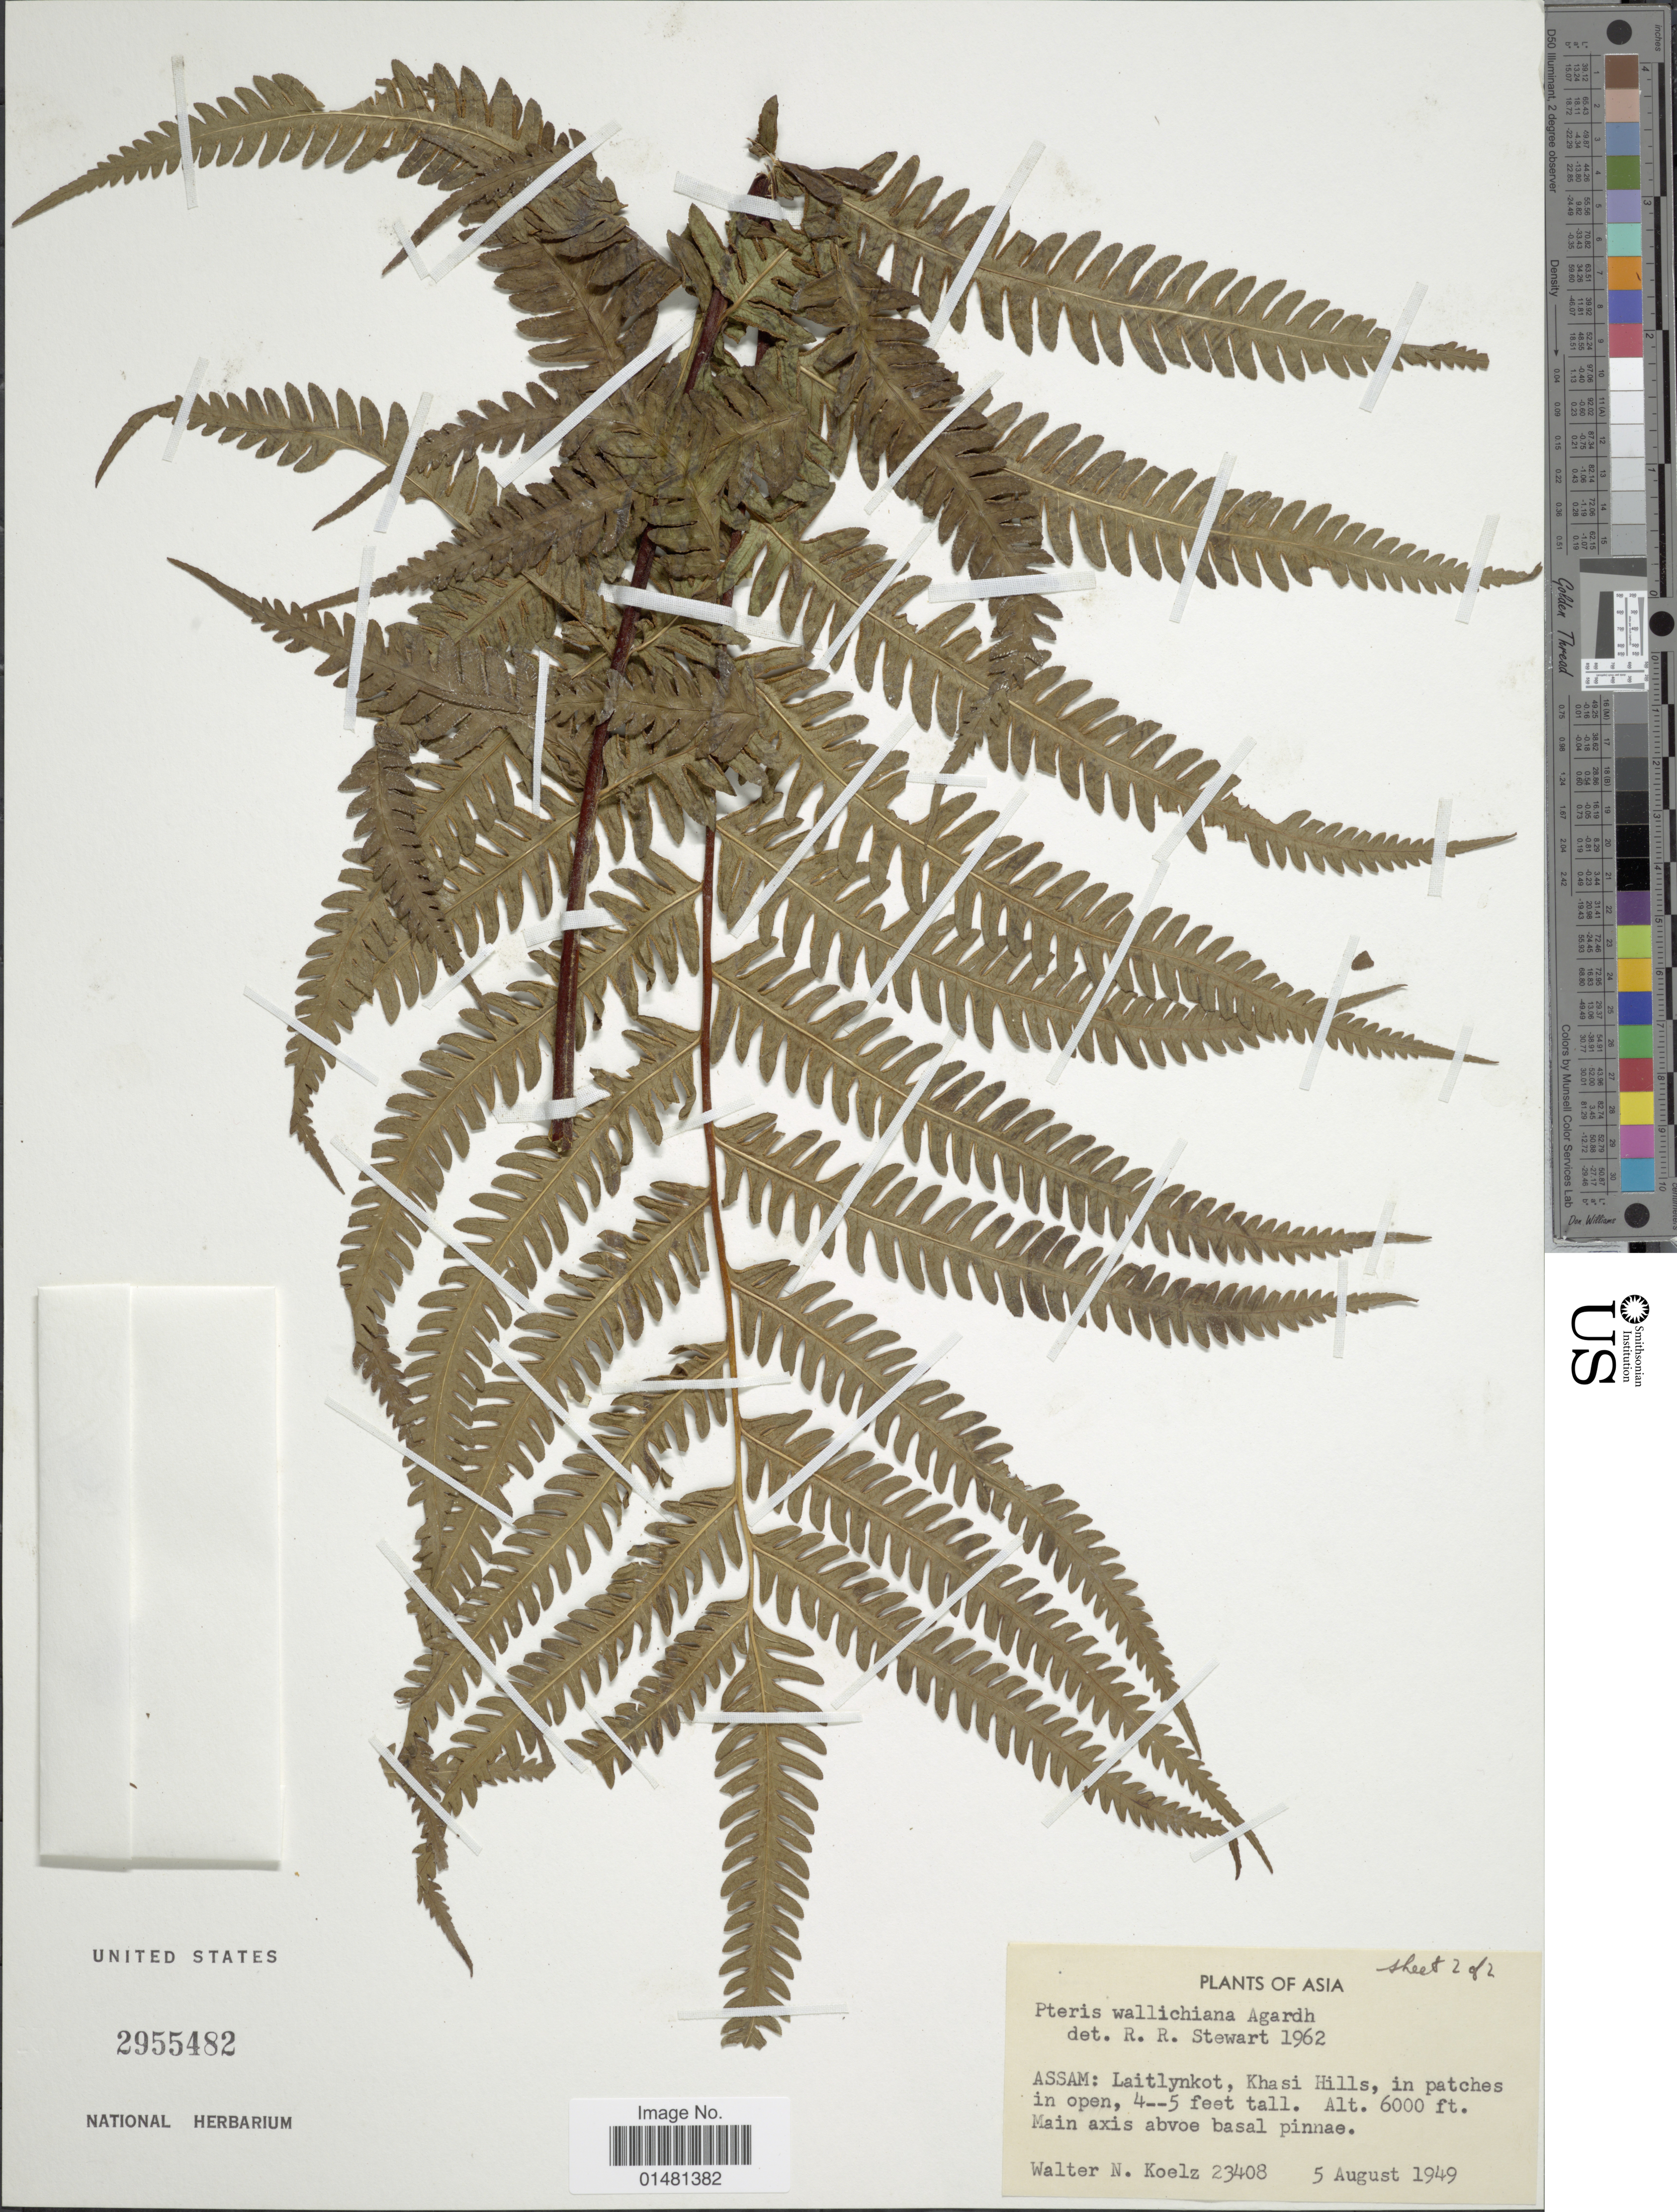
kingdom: Plantae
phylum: Tracheophyta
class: Polypodiopsida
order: Polypodiales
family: Pteridaceae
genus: Pteris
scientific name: Pteris wallichiana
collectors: W. N. Koelz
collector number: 23408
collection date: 1949-08-05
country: India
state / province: Meghalaya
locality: Laitlynkot, Khasi Hills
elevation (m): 1829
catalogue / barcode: US 2955482